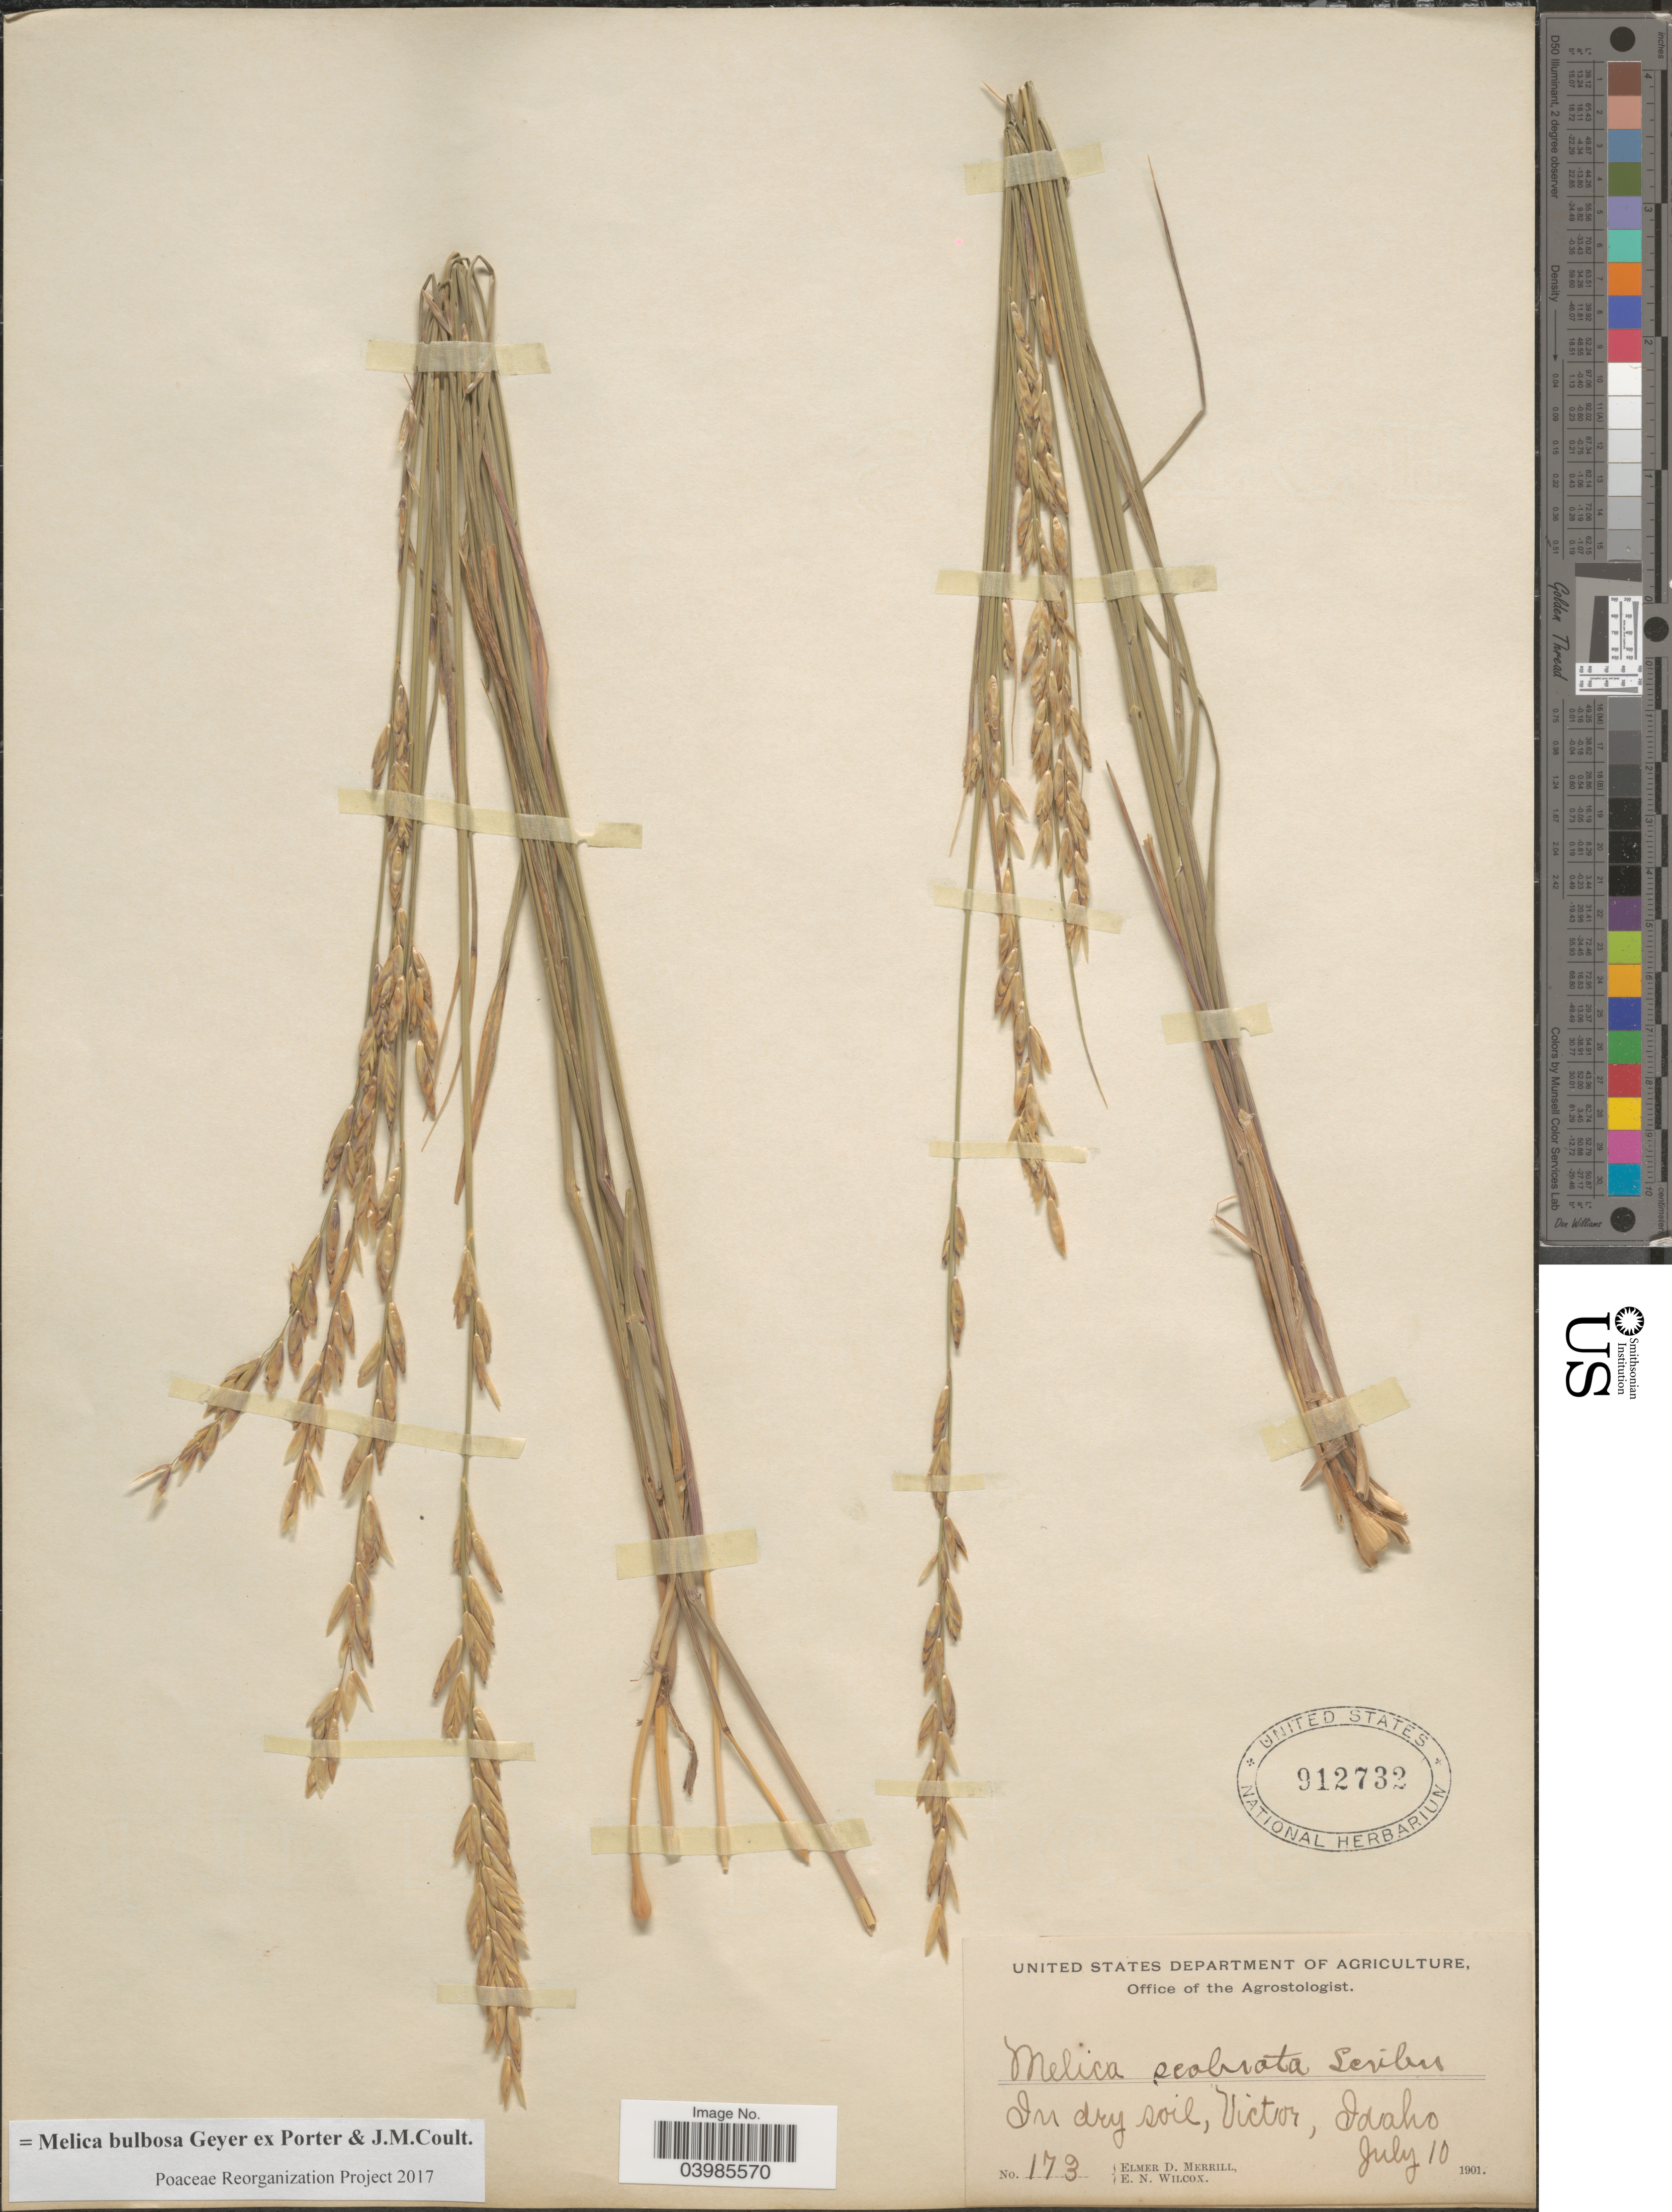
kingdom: Plantae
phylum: Tracheophyta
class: Liliopsida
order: Poales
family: Poaceae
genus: Melica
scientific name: Melica bulbosa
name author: Geyer ex Porter & J.M. Coult.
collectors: E. D. Merrill & E. Wilcox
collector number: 173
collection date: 1901-07-10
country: United States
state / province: Idaho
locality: Victor.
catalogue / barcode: US 912732